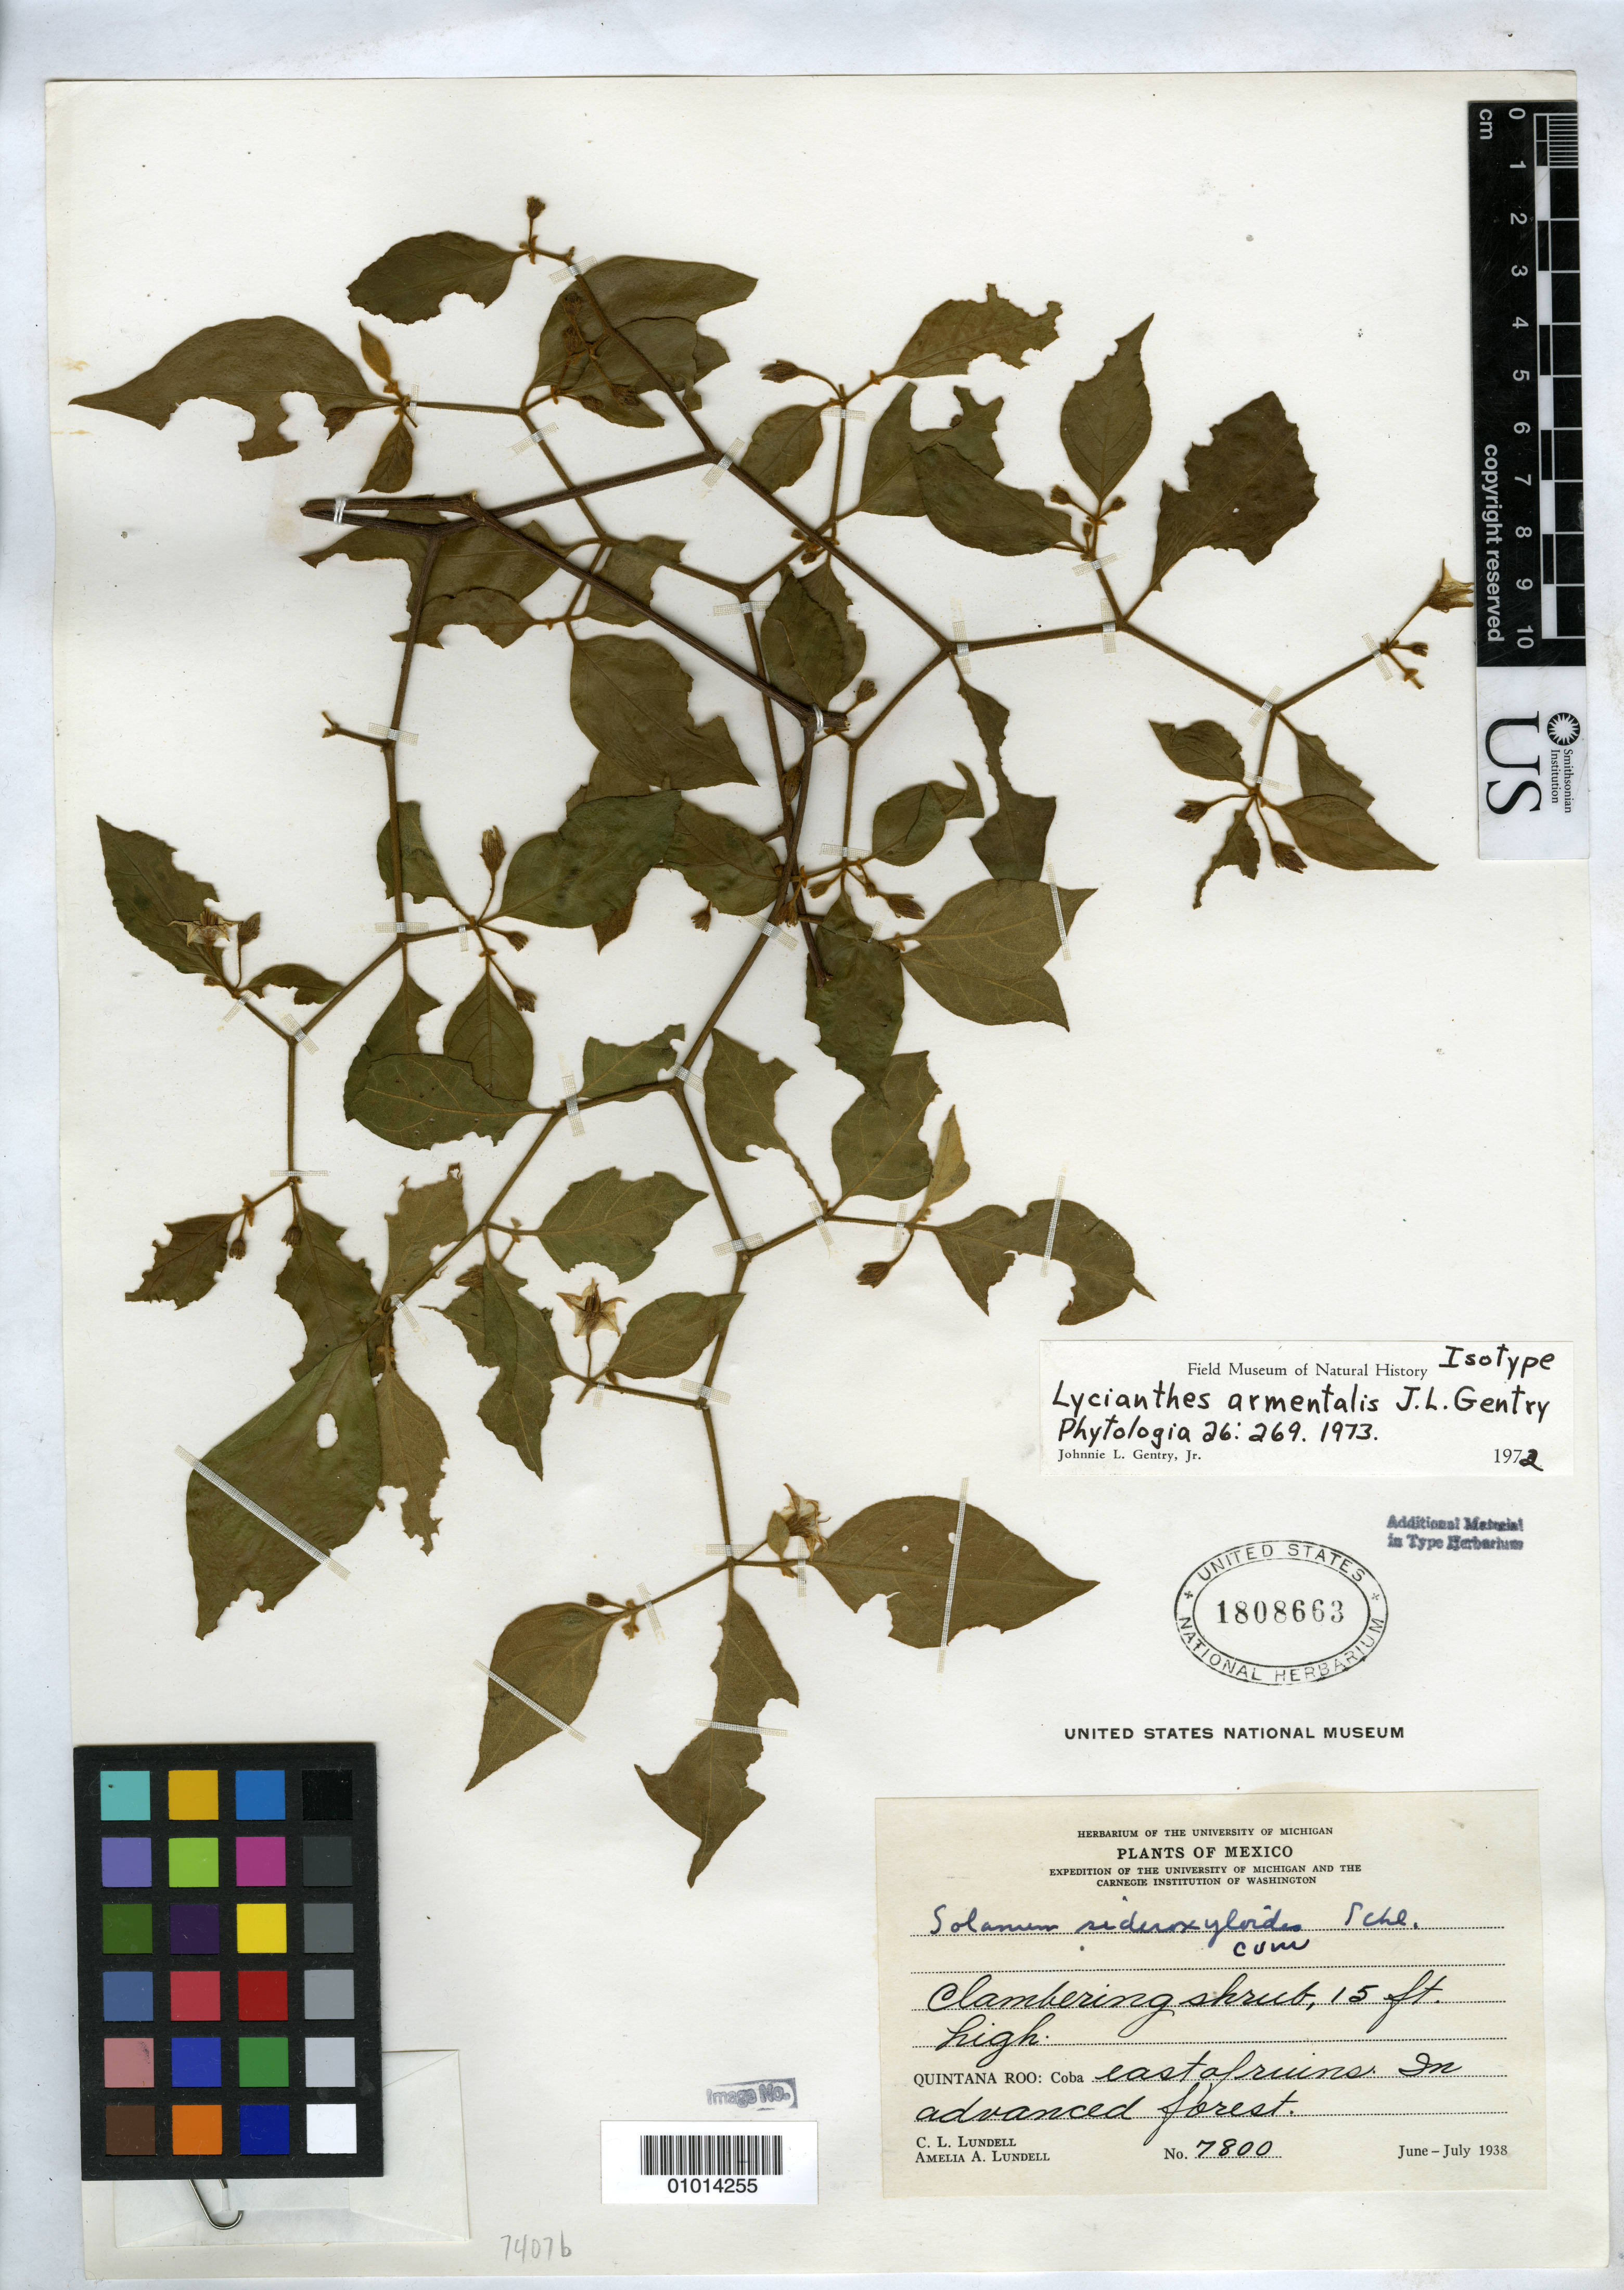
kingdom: Plantae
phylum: Tracheophyta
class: Magnoliopsida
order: Solanales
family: Solanaceae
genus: Lycianthes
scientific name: Lycianthes armentalis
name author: J.L. Gentry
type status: Isotype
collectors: C. L. Lundell & A. A. Lundell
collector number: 7800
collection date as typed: Jun 1938 to -- Jul 1938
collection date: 1938-06/1938-07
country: Mexico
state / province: Quintana Roo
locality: Coba, E of ruins.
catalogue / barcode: US 1808663